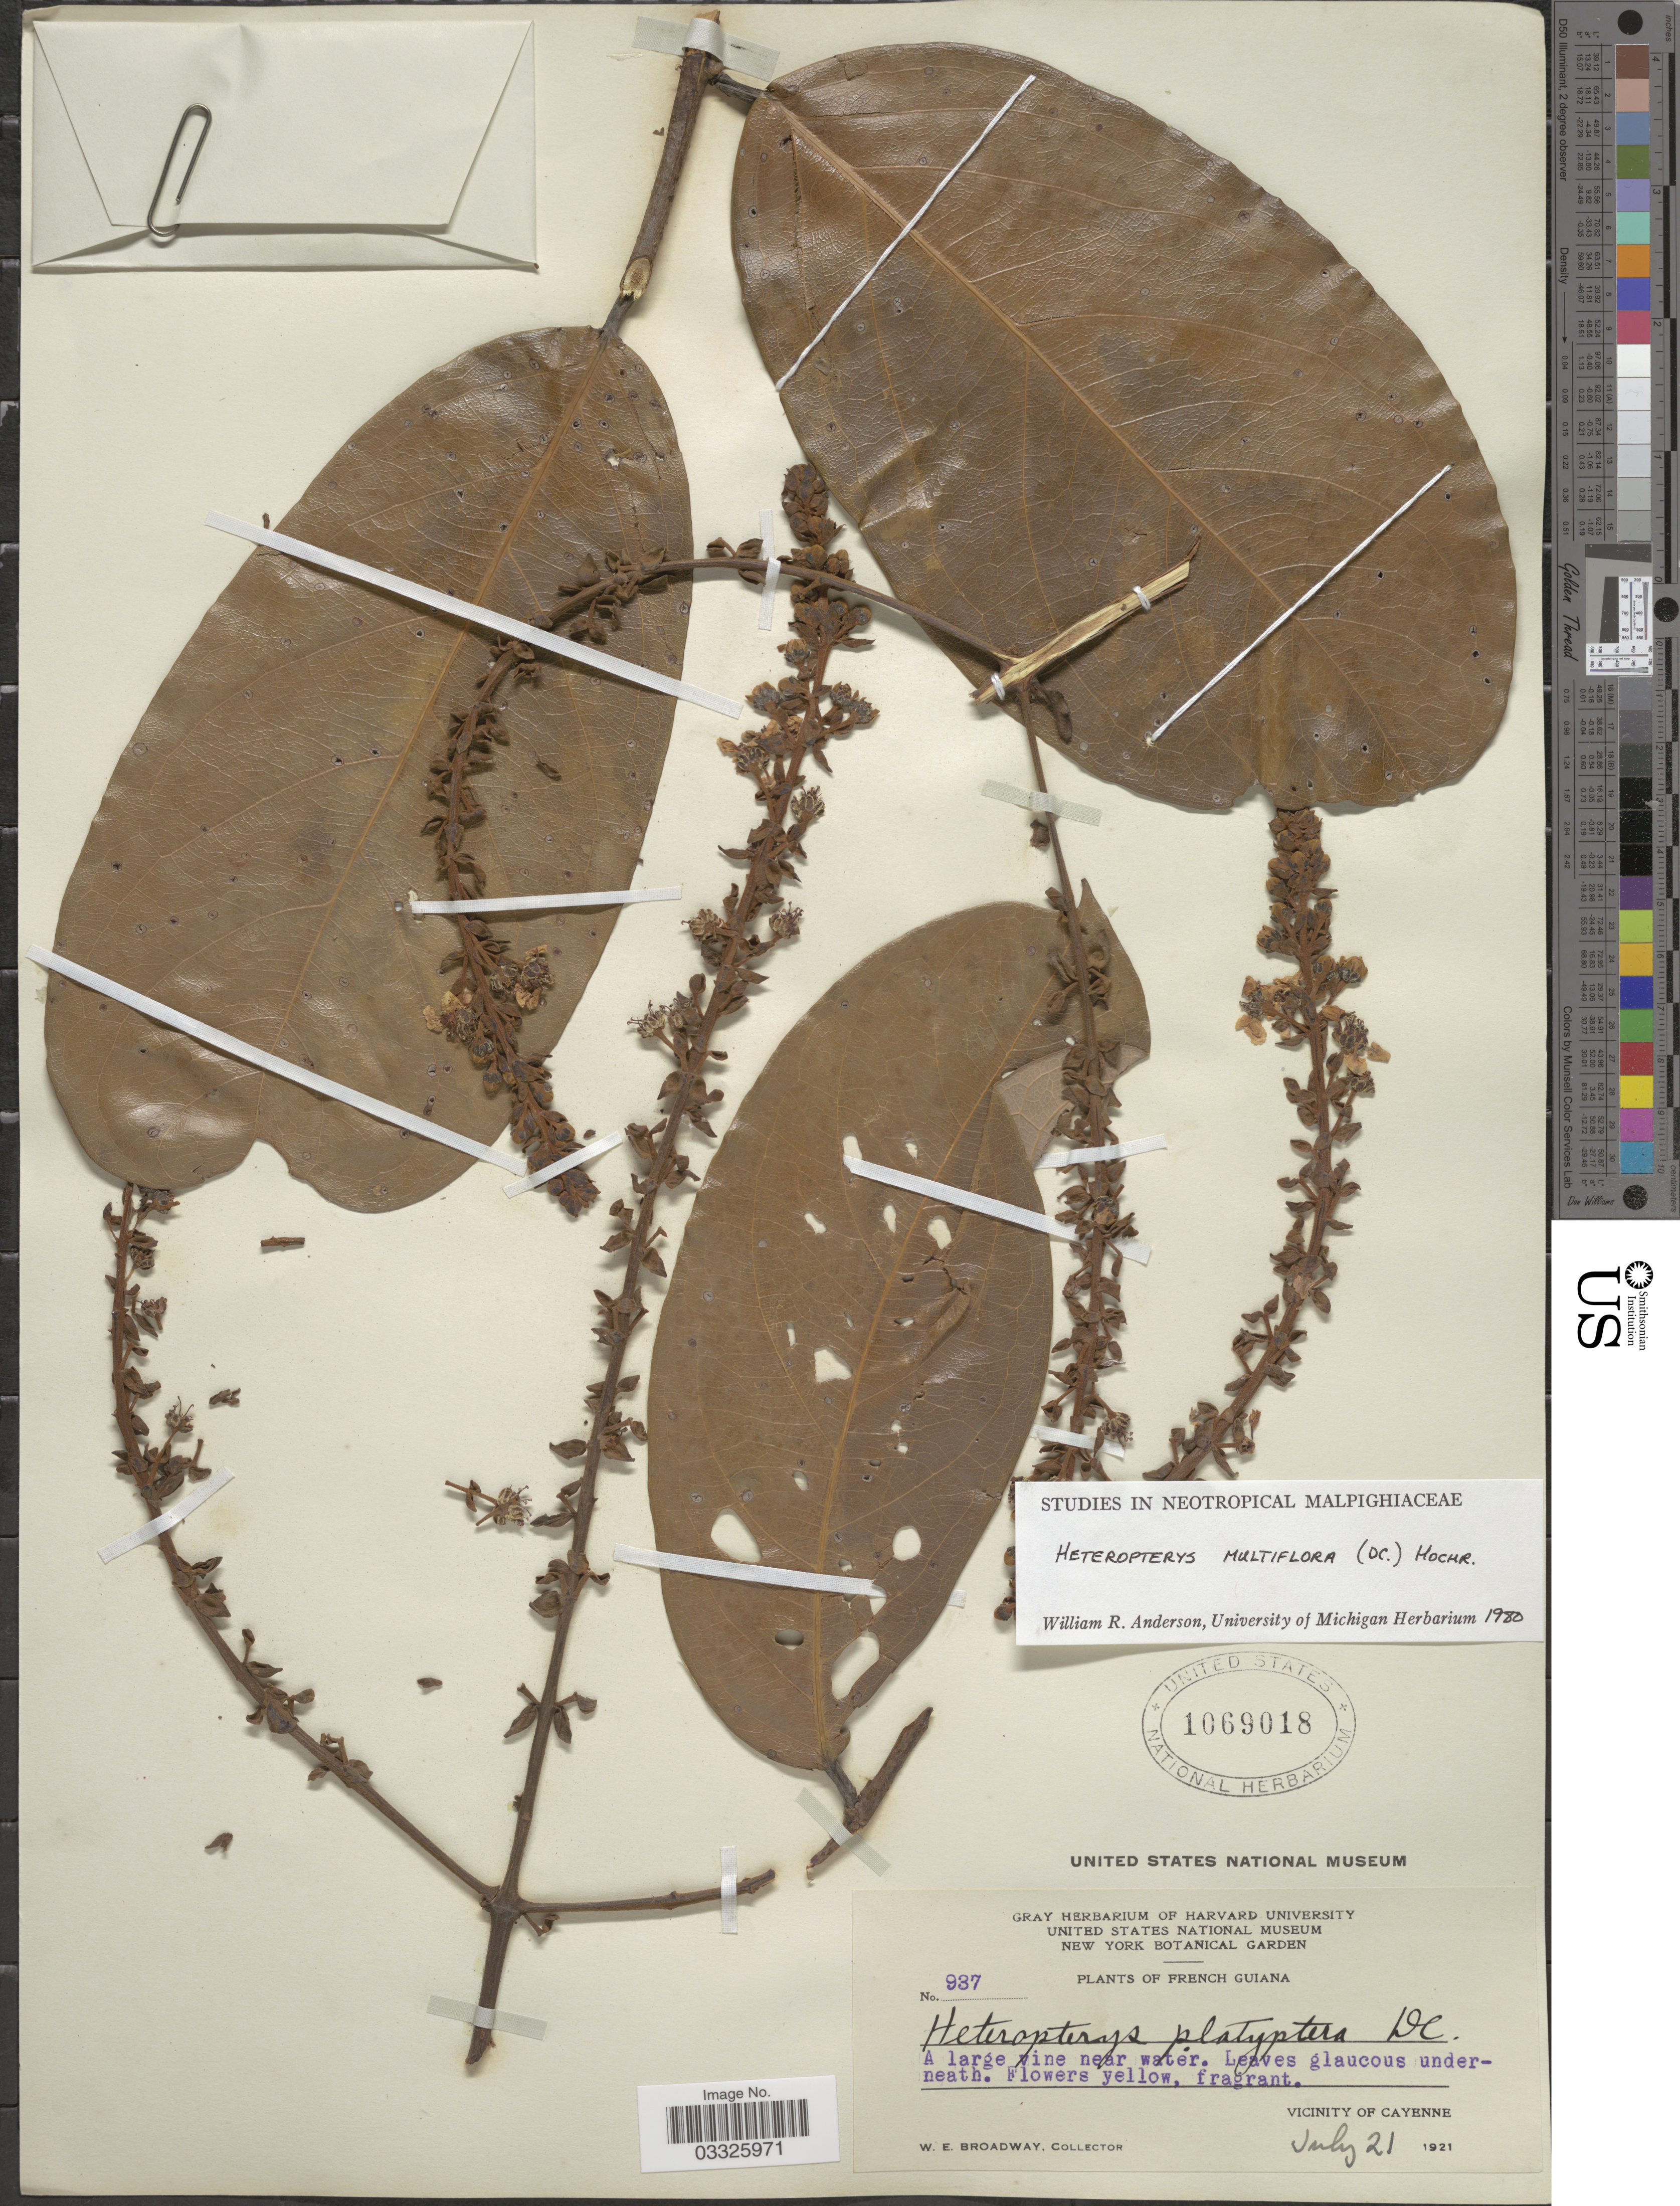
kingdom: Plantae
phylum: Tracheophyta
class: Magnoliopsida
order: Malpighiales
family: Malpighiaceae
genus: Heteropterys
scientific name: Heteropterys leona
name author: (Cav.) Exell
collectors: W. E. Broadway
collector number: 937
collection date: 1921-07-21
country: French Guiana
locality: Vicinity of Cayenne.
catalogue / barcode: US 1069018